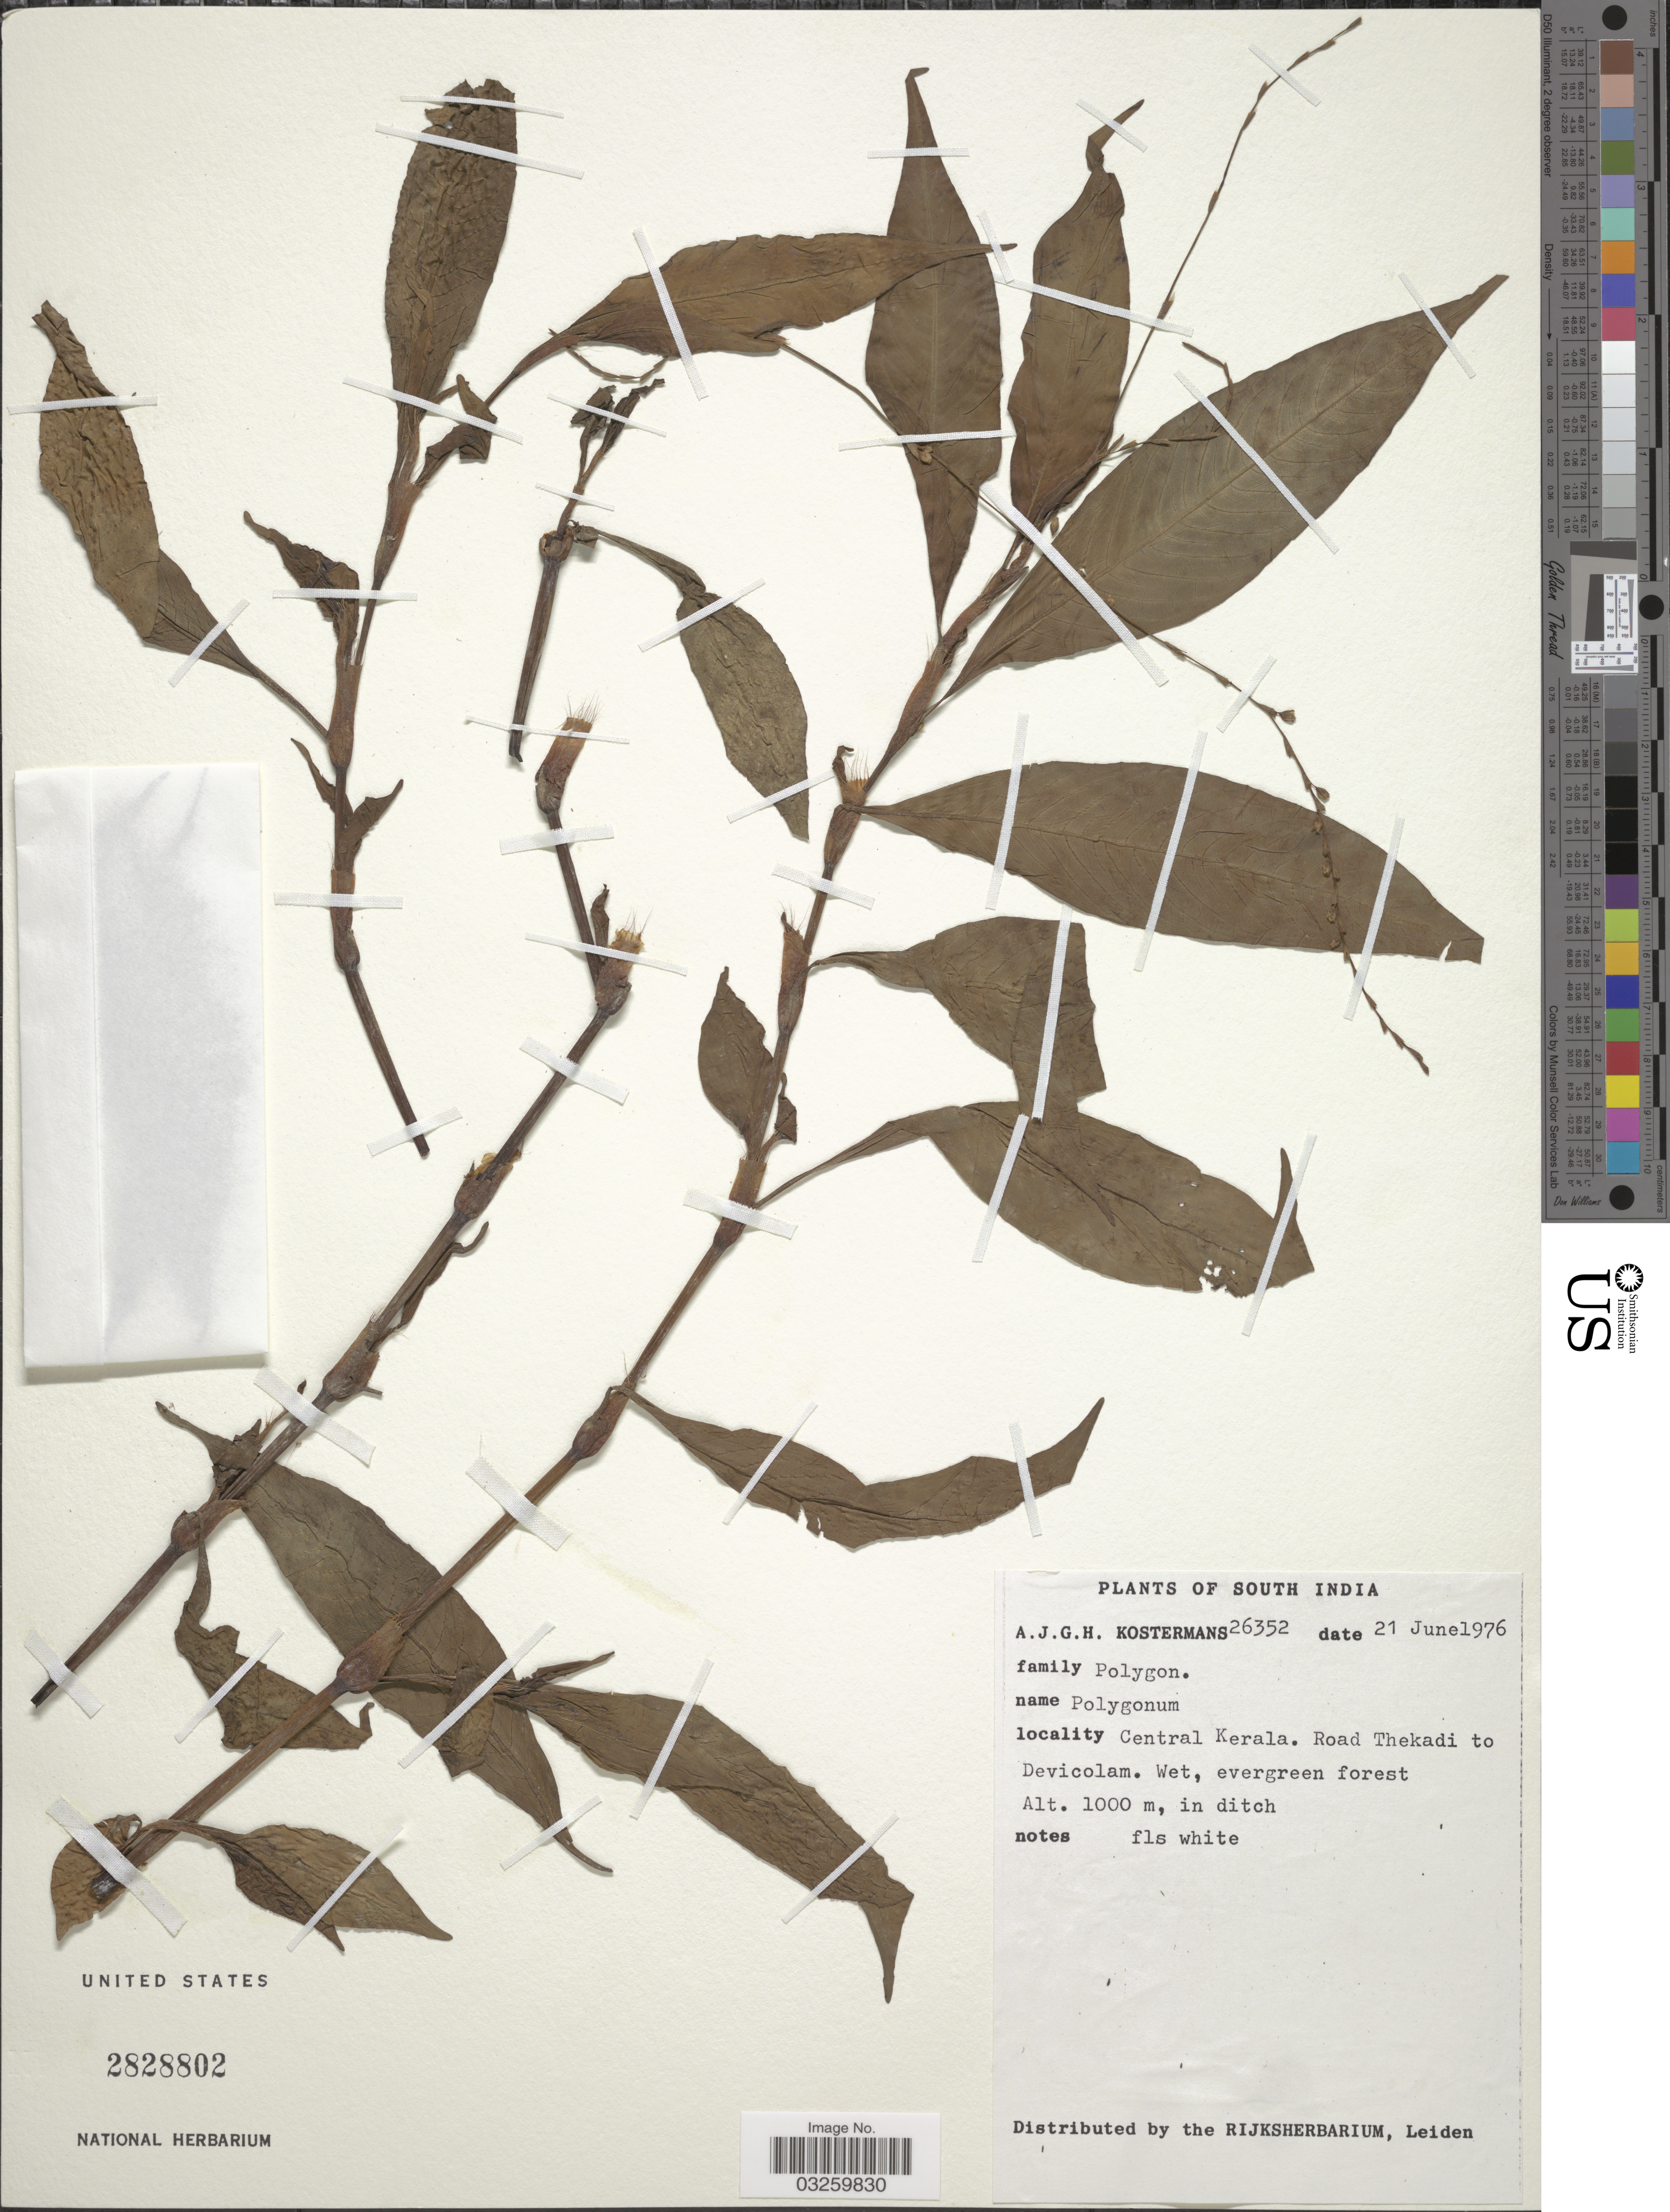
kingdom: Plantae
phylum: Tracheophyta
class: Magnoliopsida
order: Caryophyllales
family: Polygonaceae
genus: Polygonum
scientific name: Polygonum sp.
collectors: A. J. G. Kostermans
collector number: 26352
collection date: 1976-06-21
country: India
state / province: Kerala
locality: South India. Central Kerala. Road Thekadi to Devicolam.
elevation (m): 1000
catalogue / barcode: US 2828802